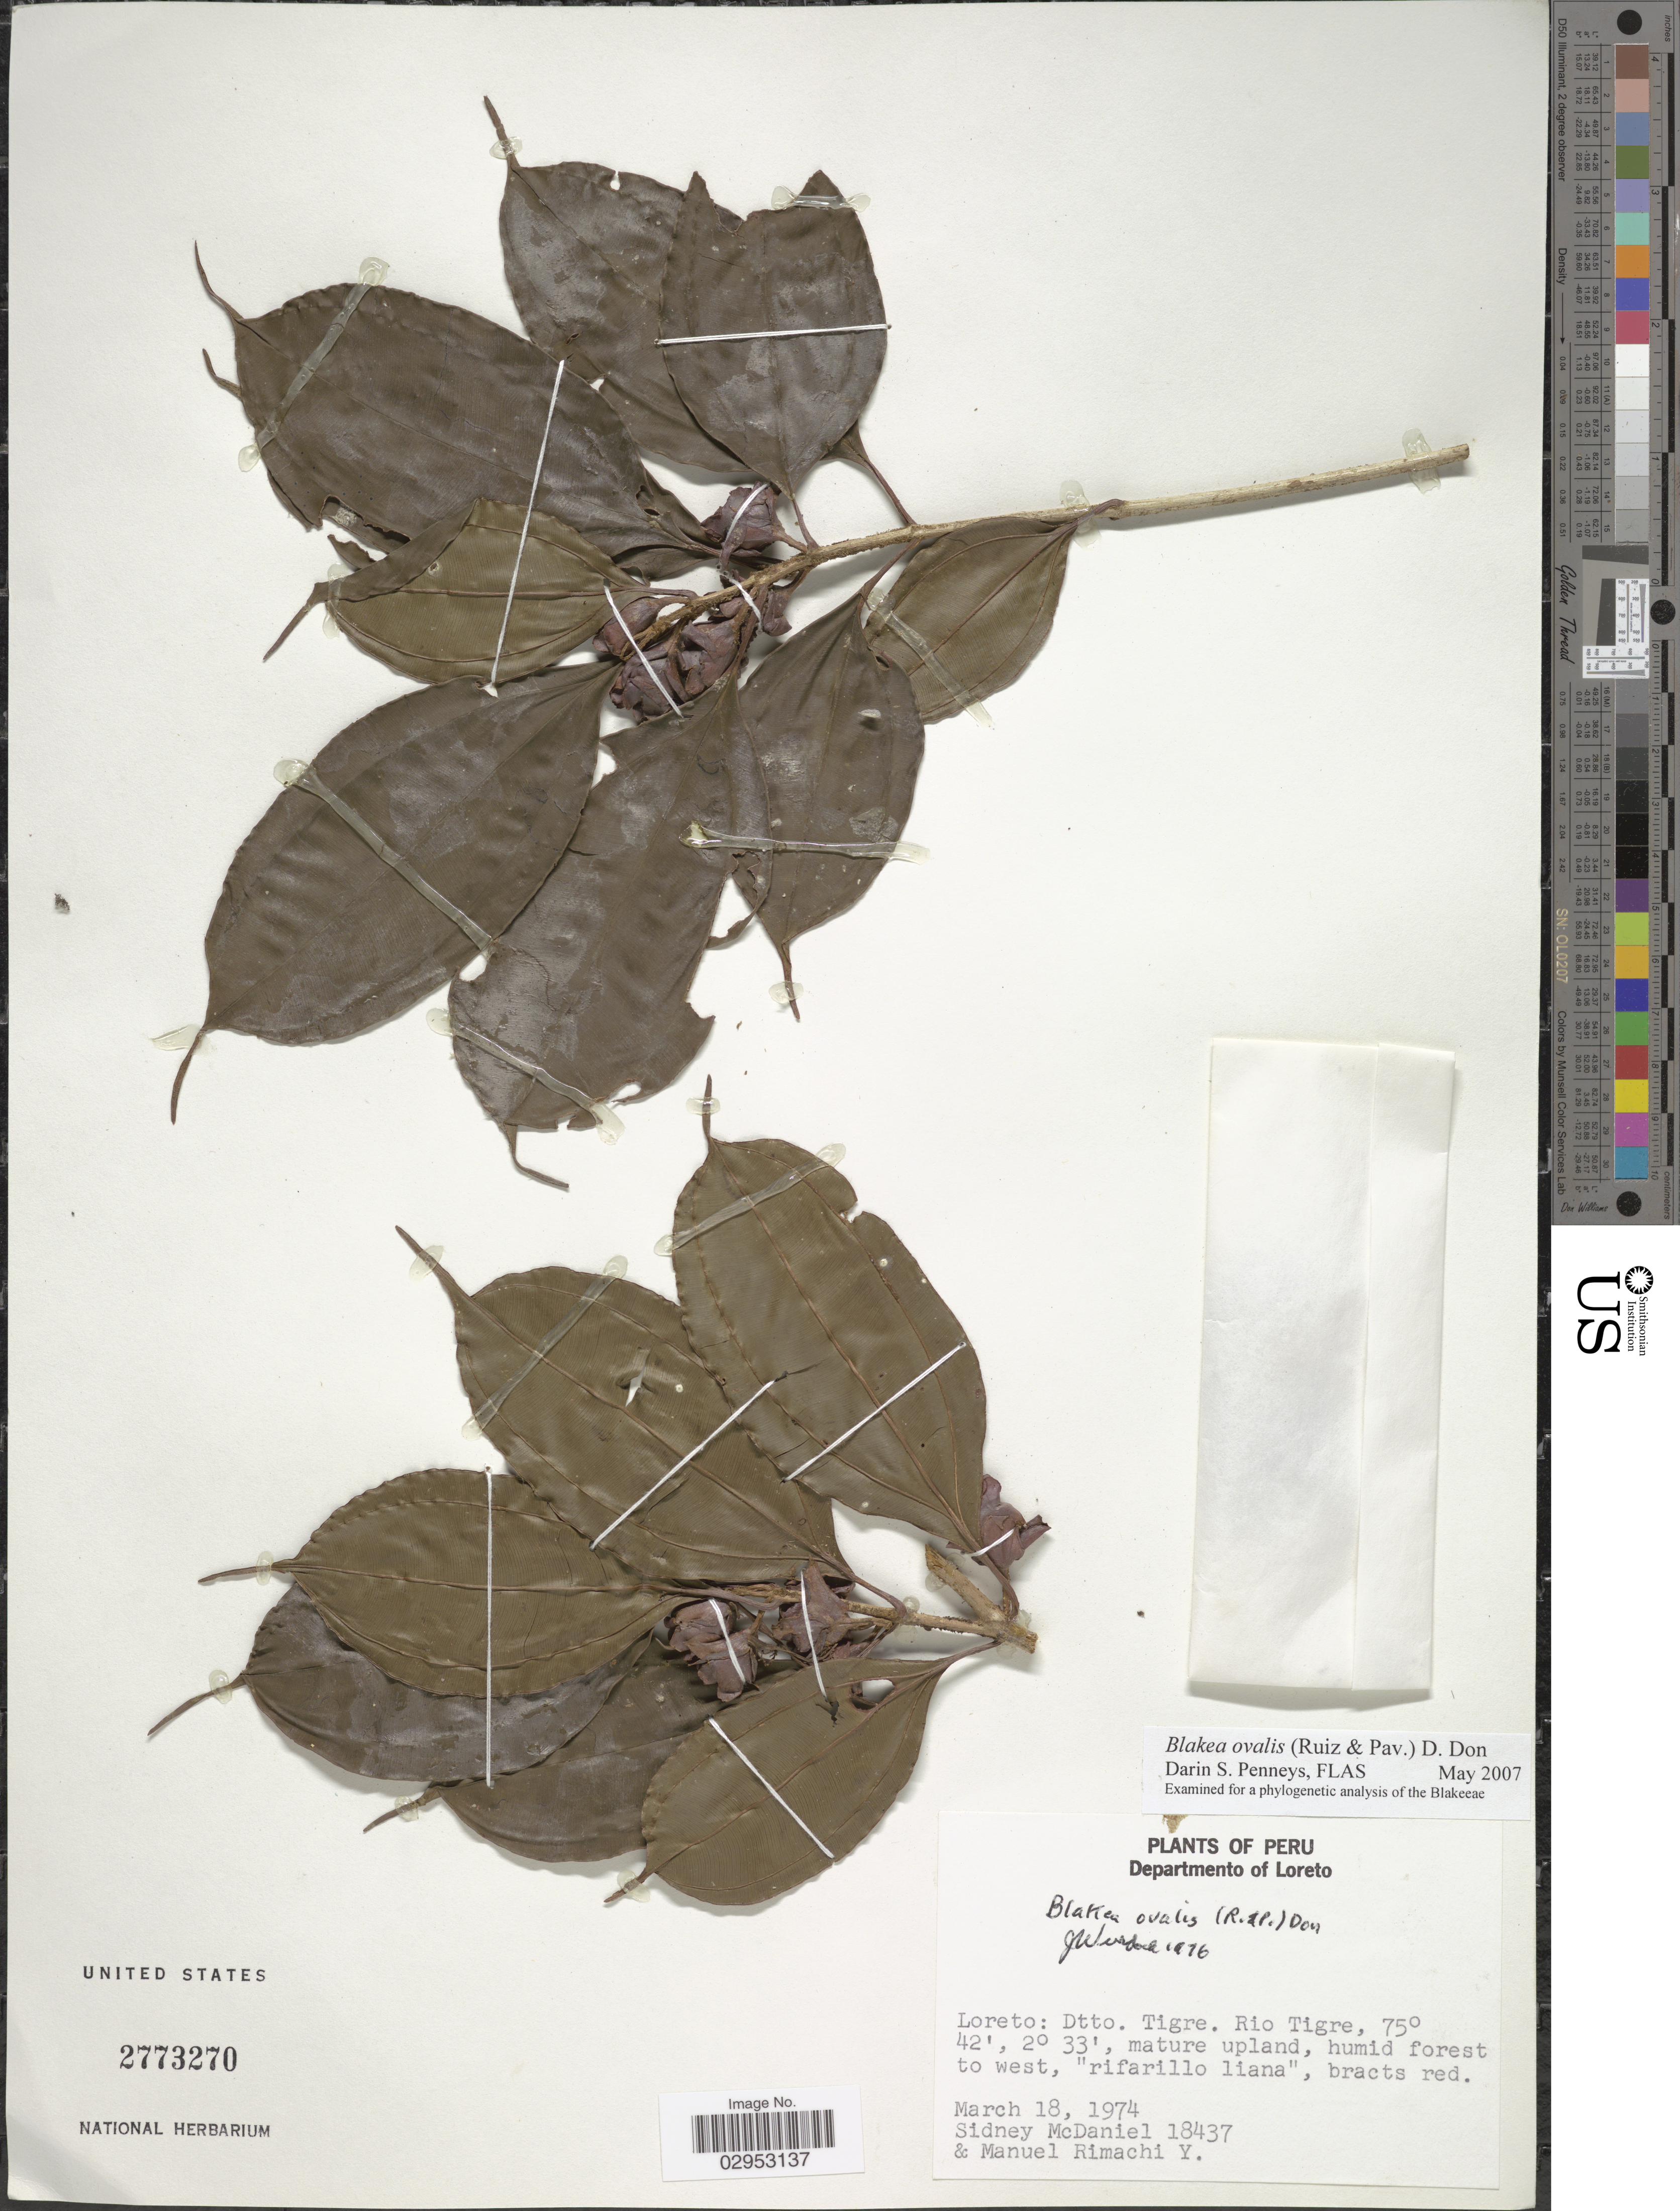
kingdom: Plantae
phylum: Tracheophyta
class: Magnoliopsida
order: Myrtales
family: Melastomataceae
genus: Blakea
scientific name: Blakea ovalis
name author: (Ruiz) D. Don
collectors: S. McDaniel & M. Rimachi Y.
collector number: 18437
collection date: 1974-03-18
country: Peru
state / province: Loreto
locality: Departmento of Loreto. Dtto. Tigre. Rio Tigre.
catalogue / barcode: US 2773270